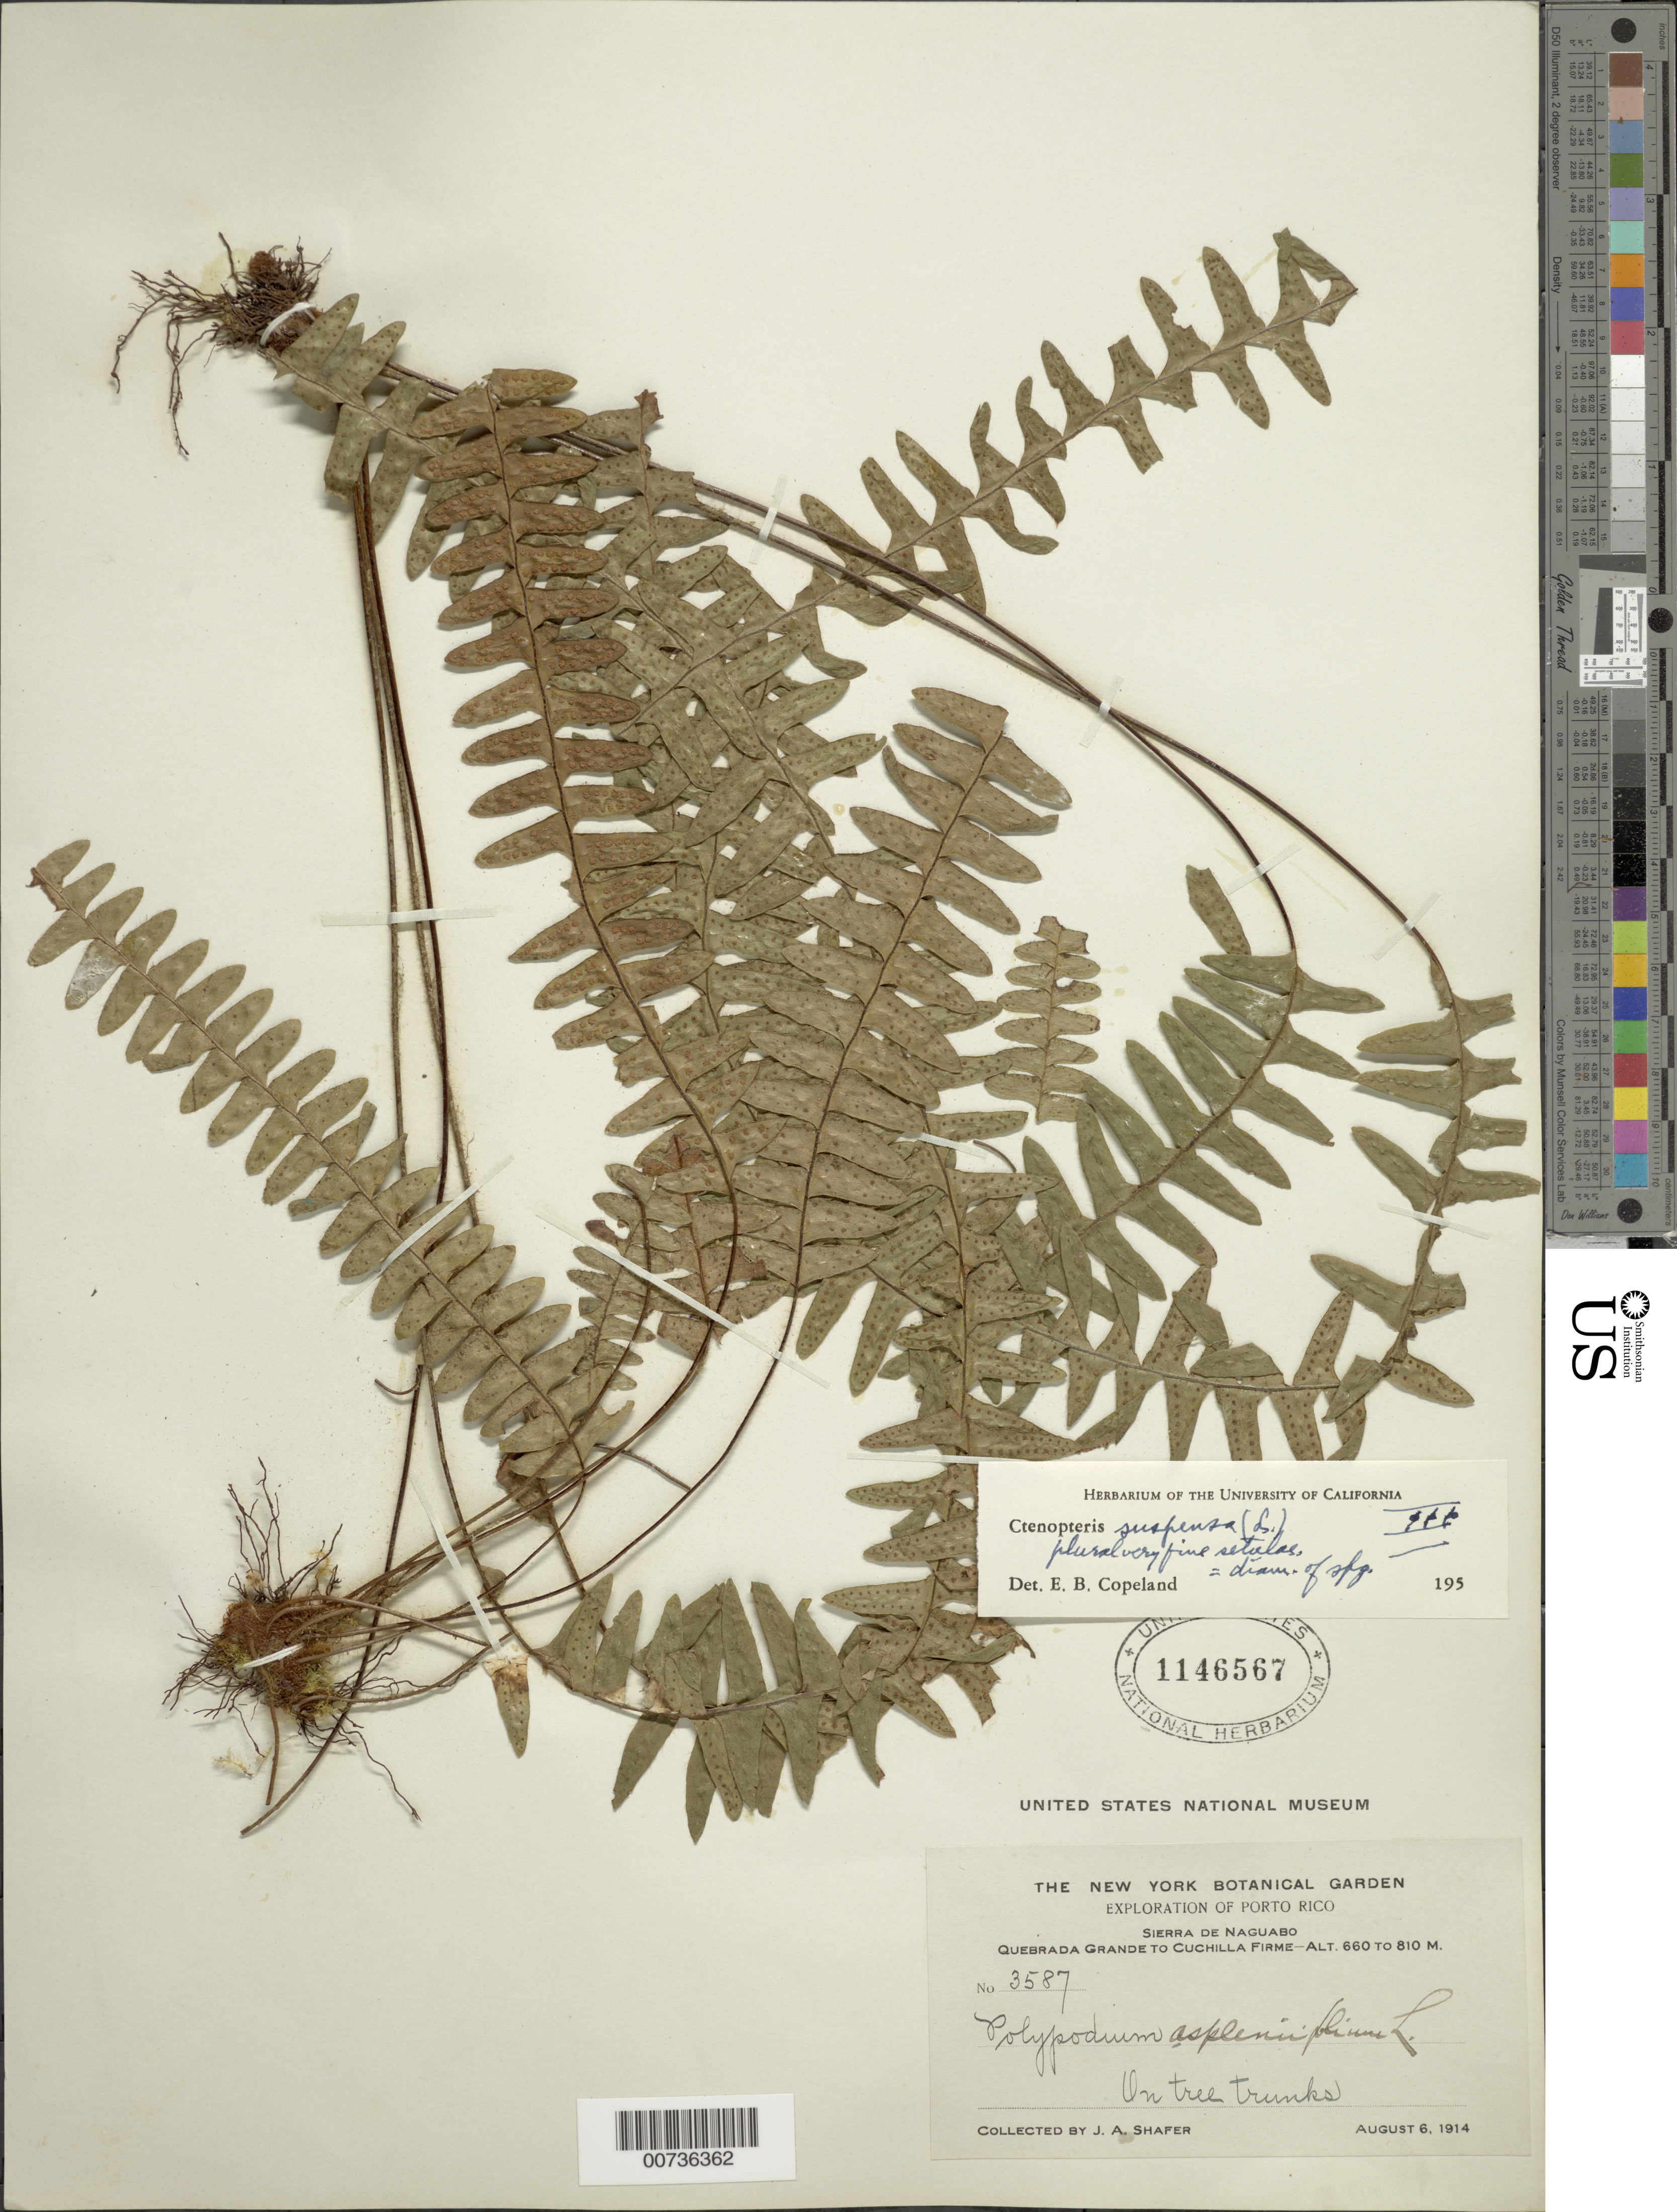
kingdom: Plantae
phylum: Tracheophyta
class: Polypodiopsida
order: Polypodiales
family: Polypodiaceae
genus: Terpsichore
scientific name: Terpsichore asplenifolia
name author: (L.) A.R. Sm.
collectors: J. A. Shafer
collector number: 3587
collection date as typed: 06 Aug 1914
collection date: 1914-08-06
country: Puerto Rico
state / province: Naguabo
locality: Sierra de Naguabo, Quebrada Grande to Cuchilla Firme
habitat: On tree trunks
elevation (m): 660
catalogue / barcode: US 1146567